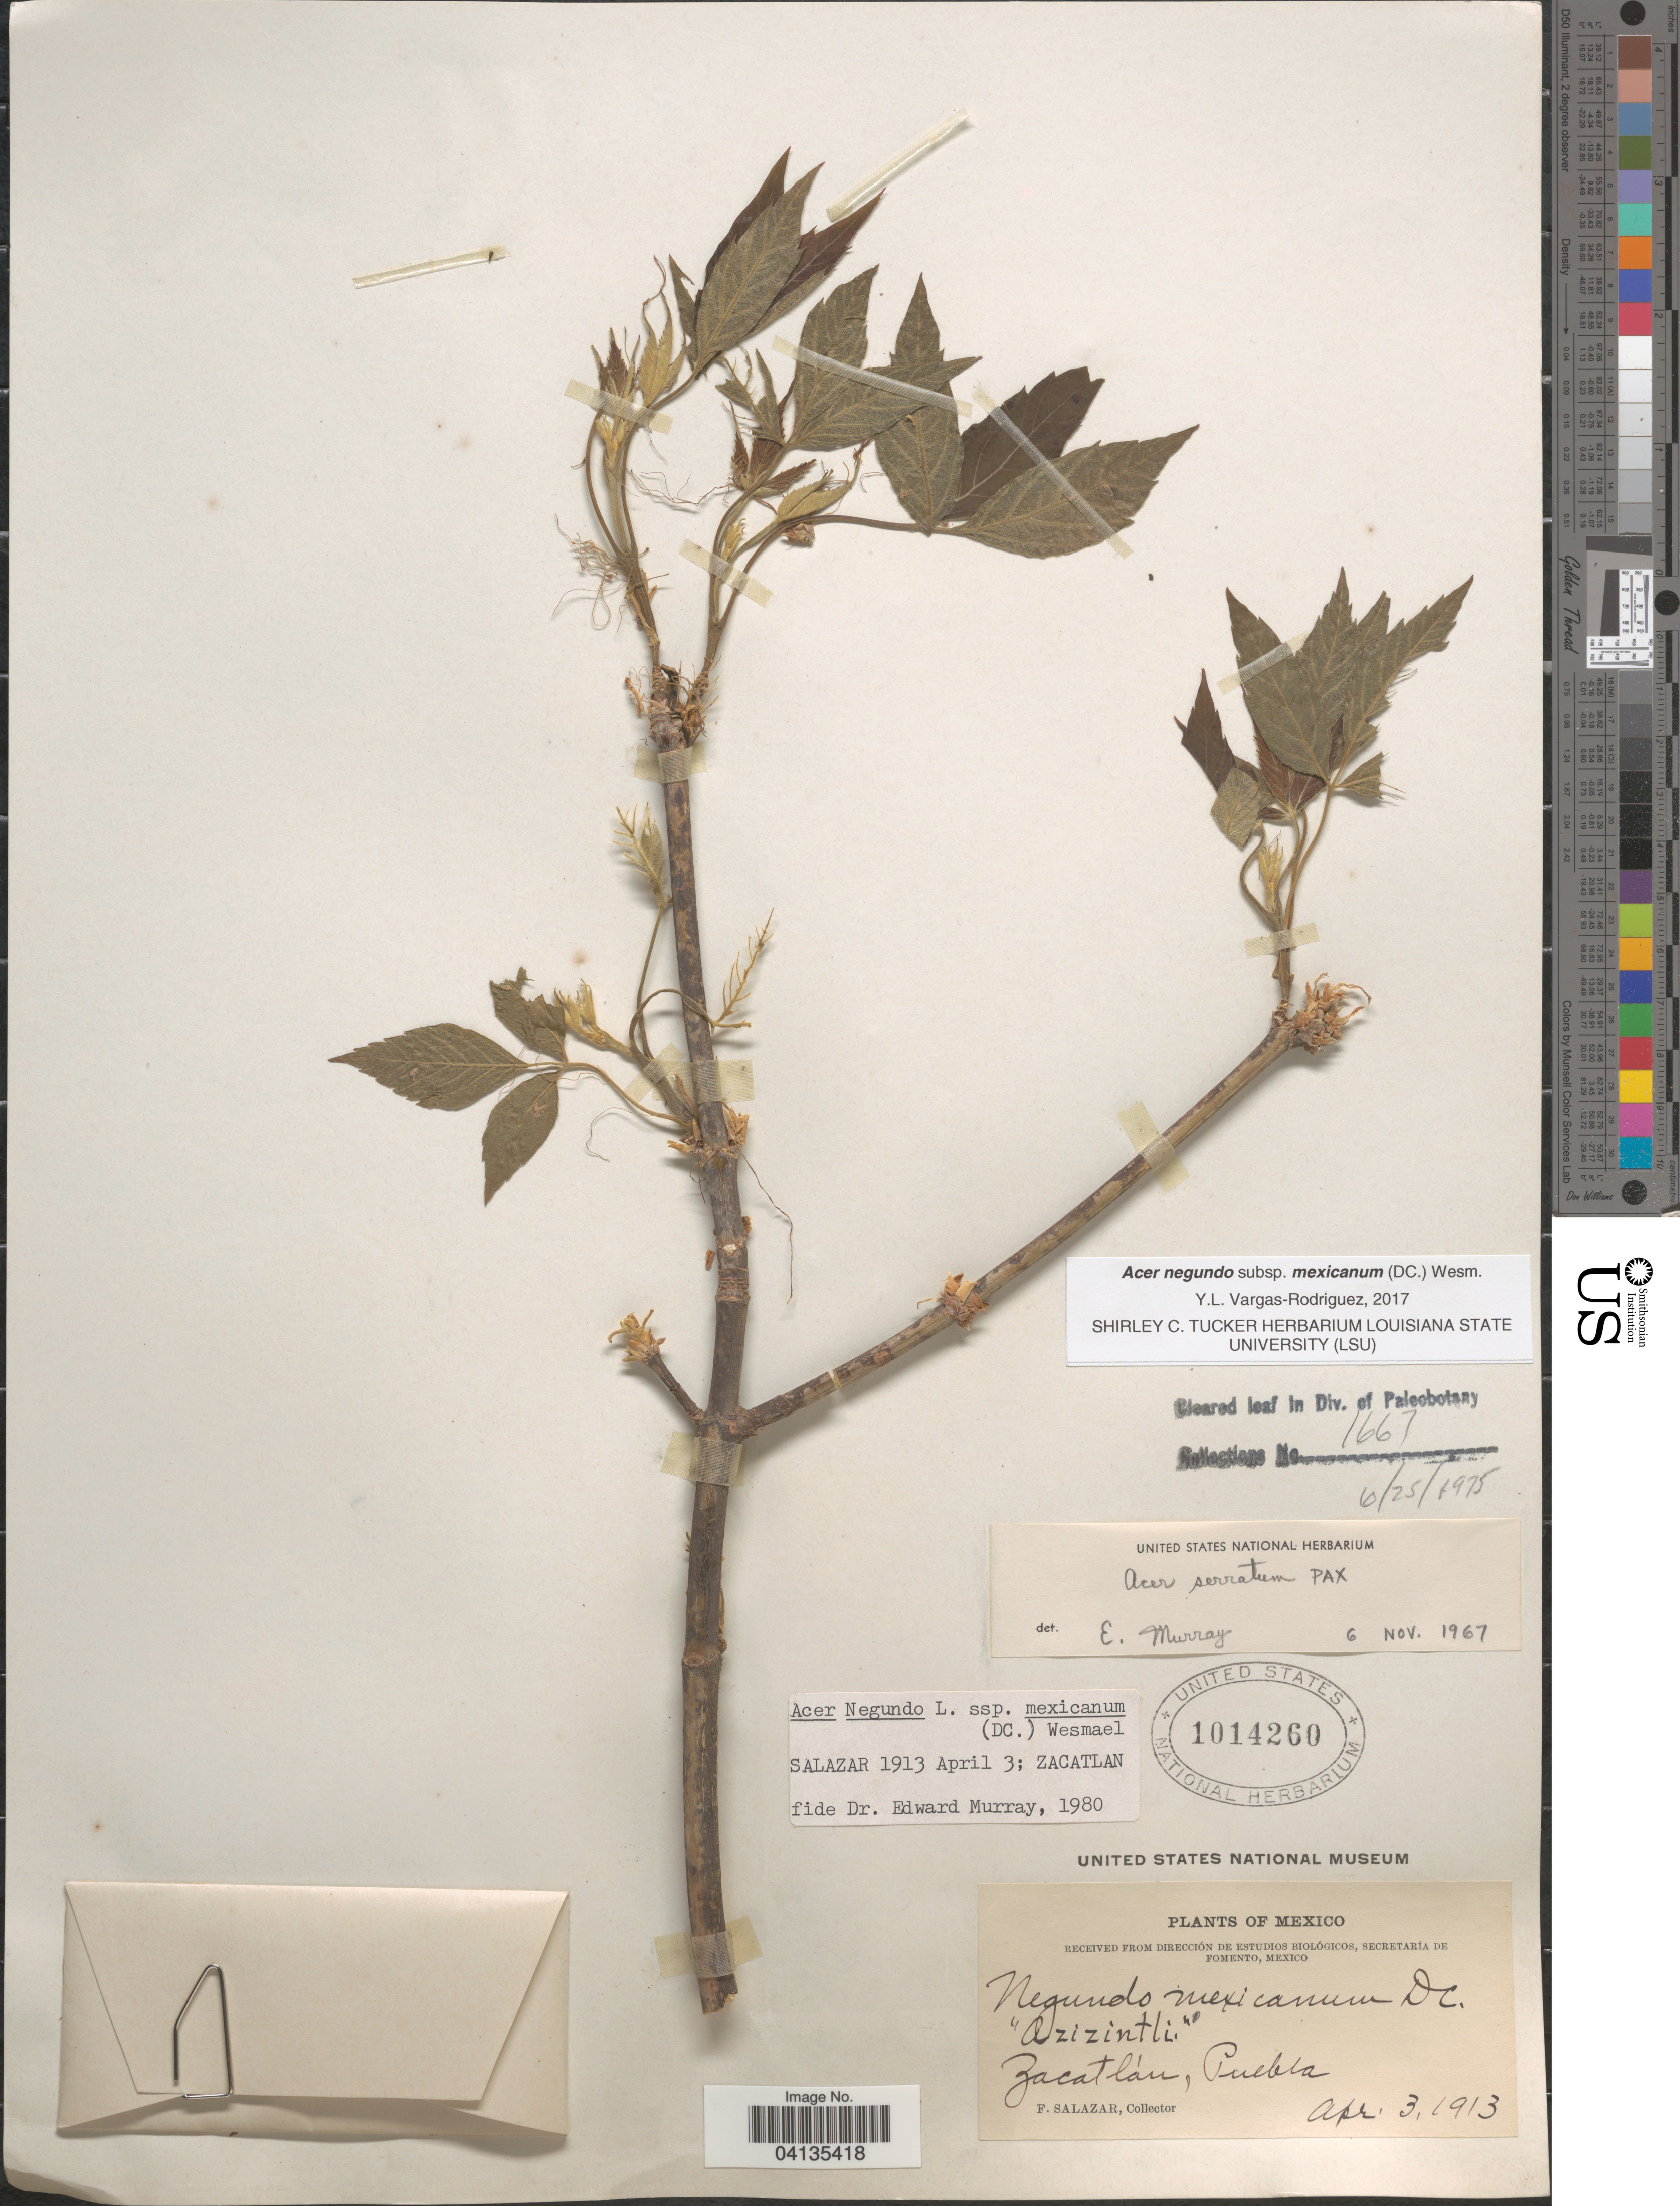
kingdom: Plantae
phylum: Tracheophyta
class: Magnoliopsida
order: Sapindales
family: Sapindaceae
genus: Acer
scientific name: Acer negundo subsp. mexicanum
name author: (DC.) Wesm.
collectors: F. Salazar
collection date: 1913-04-03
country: Mexico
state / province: Puebla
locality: Zacatlán.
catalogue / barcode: US 1014260